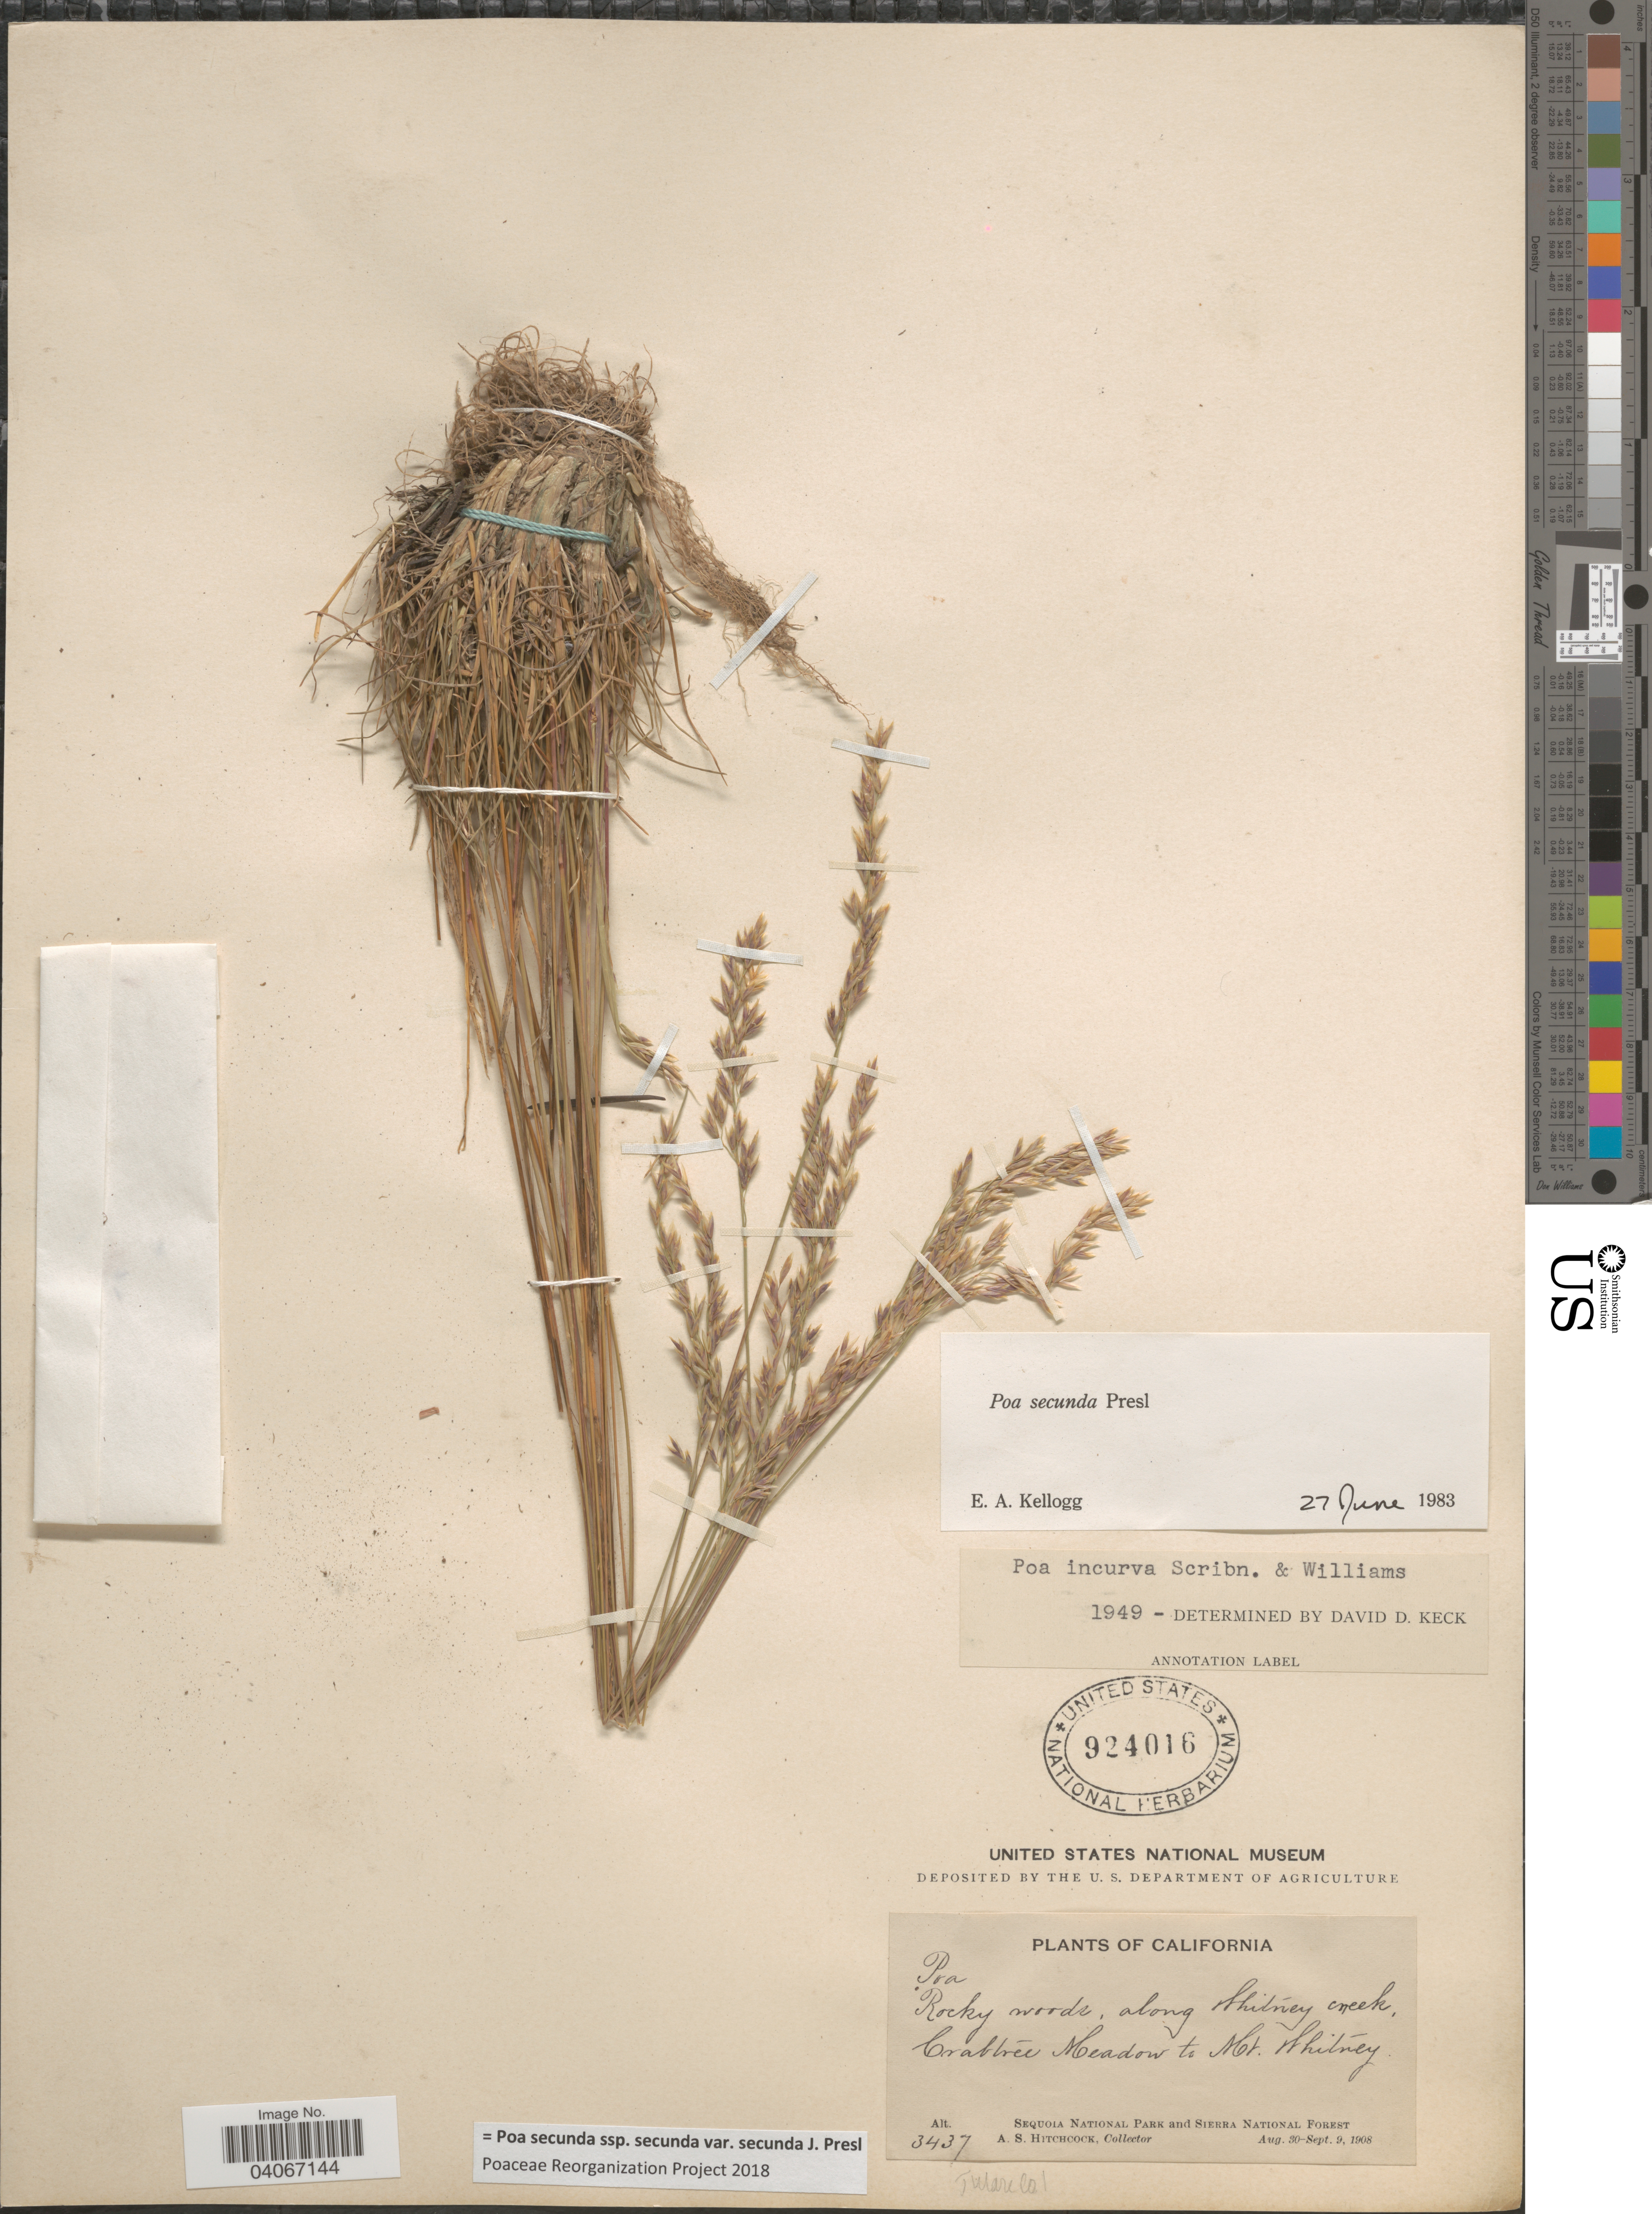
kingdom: Plantae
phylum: Tracheophyta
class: Liliopsida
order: Poales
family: Poaceae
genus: Poa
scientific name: Poa secunda subsp. secunda var. secunda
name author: J. Presl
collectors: A. S. Hitchcock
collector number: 3437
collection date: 1908-08-30/1908-09-09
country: United States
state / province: California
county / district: Tulare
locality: Along Whitney creek, Crabtree Meadow to Mt. Whitney. Sequoia National Park and Sierra National Forest. Tulare Co.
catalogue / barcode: US 924016